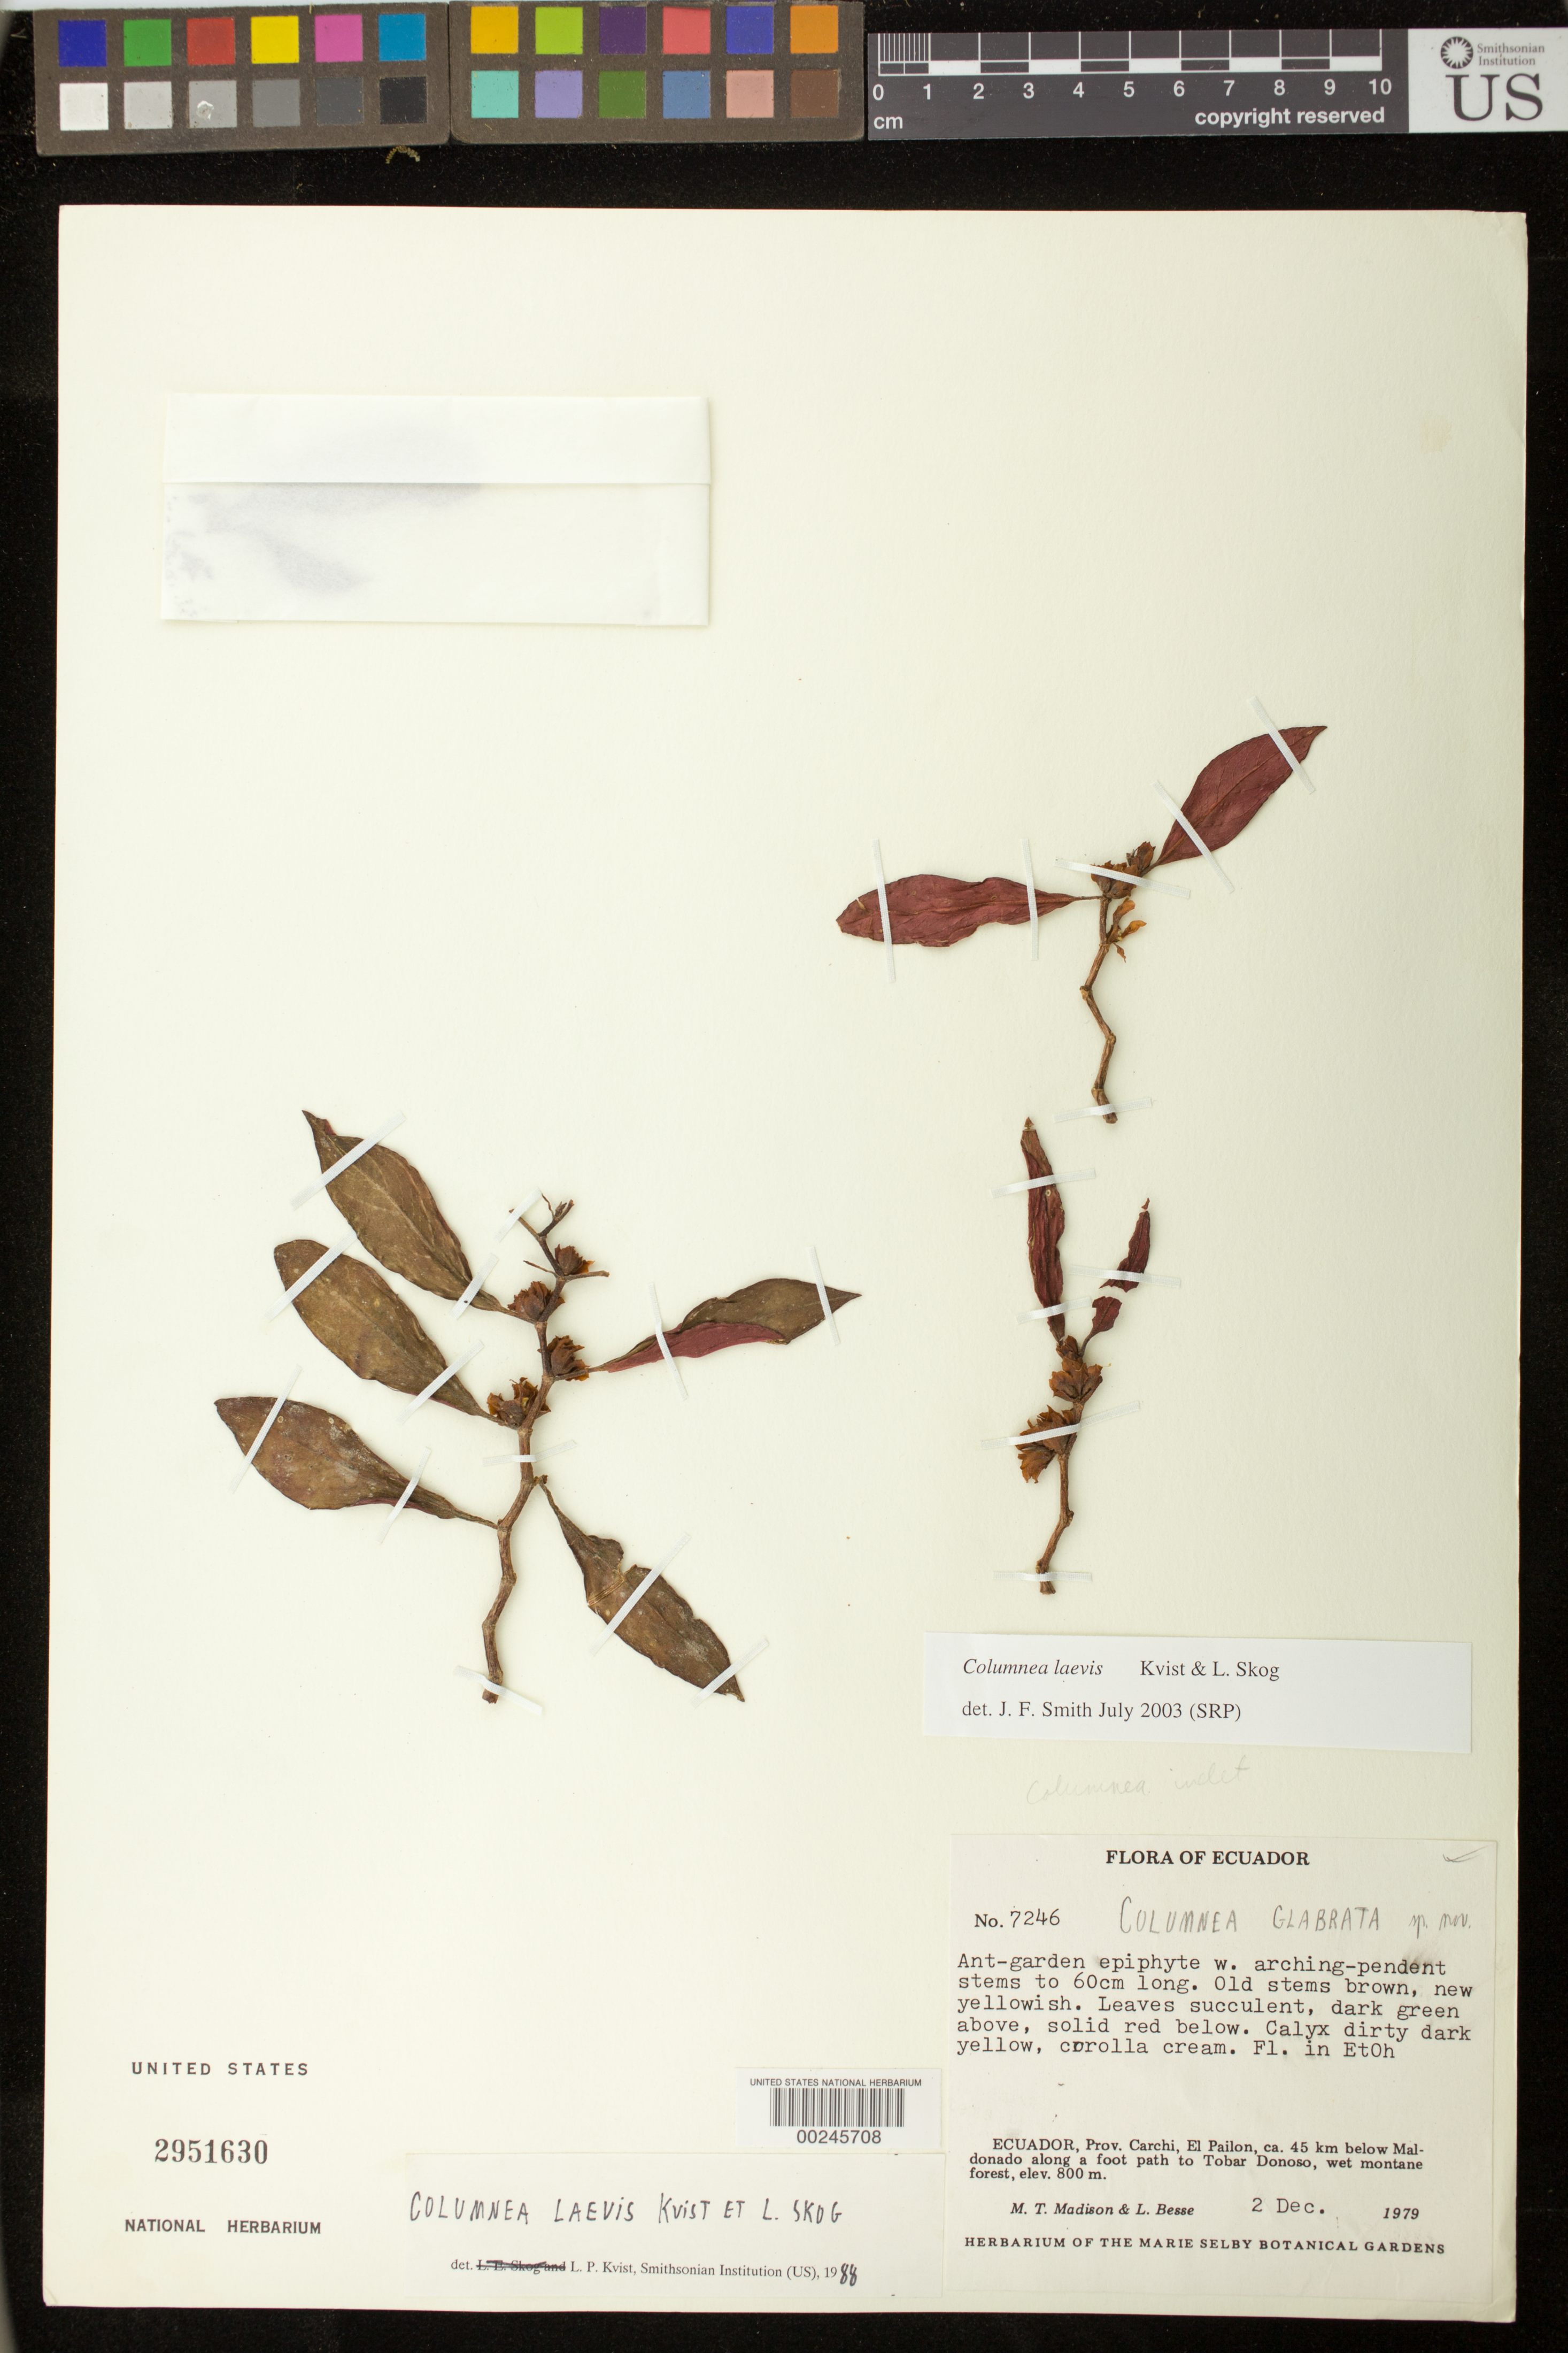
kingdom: Plantae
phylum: Tracheophyta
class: Magnoliopsida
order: Lamiales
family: Gesneriaceae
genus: Columnea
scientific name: Columnea laevis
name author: L.P. Kvist & L.E. Skog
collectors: M. T. Madison & L. Besse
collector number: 7246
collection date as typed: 02 Dec 1979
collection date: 1979-12-02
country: Ecuador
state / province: Carchi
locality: El Pailon, ca 45 cm below Maldonado along a foot path to Tobar Donoso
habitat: Wet montane forest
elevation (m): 800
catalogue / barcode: US 2951630